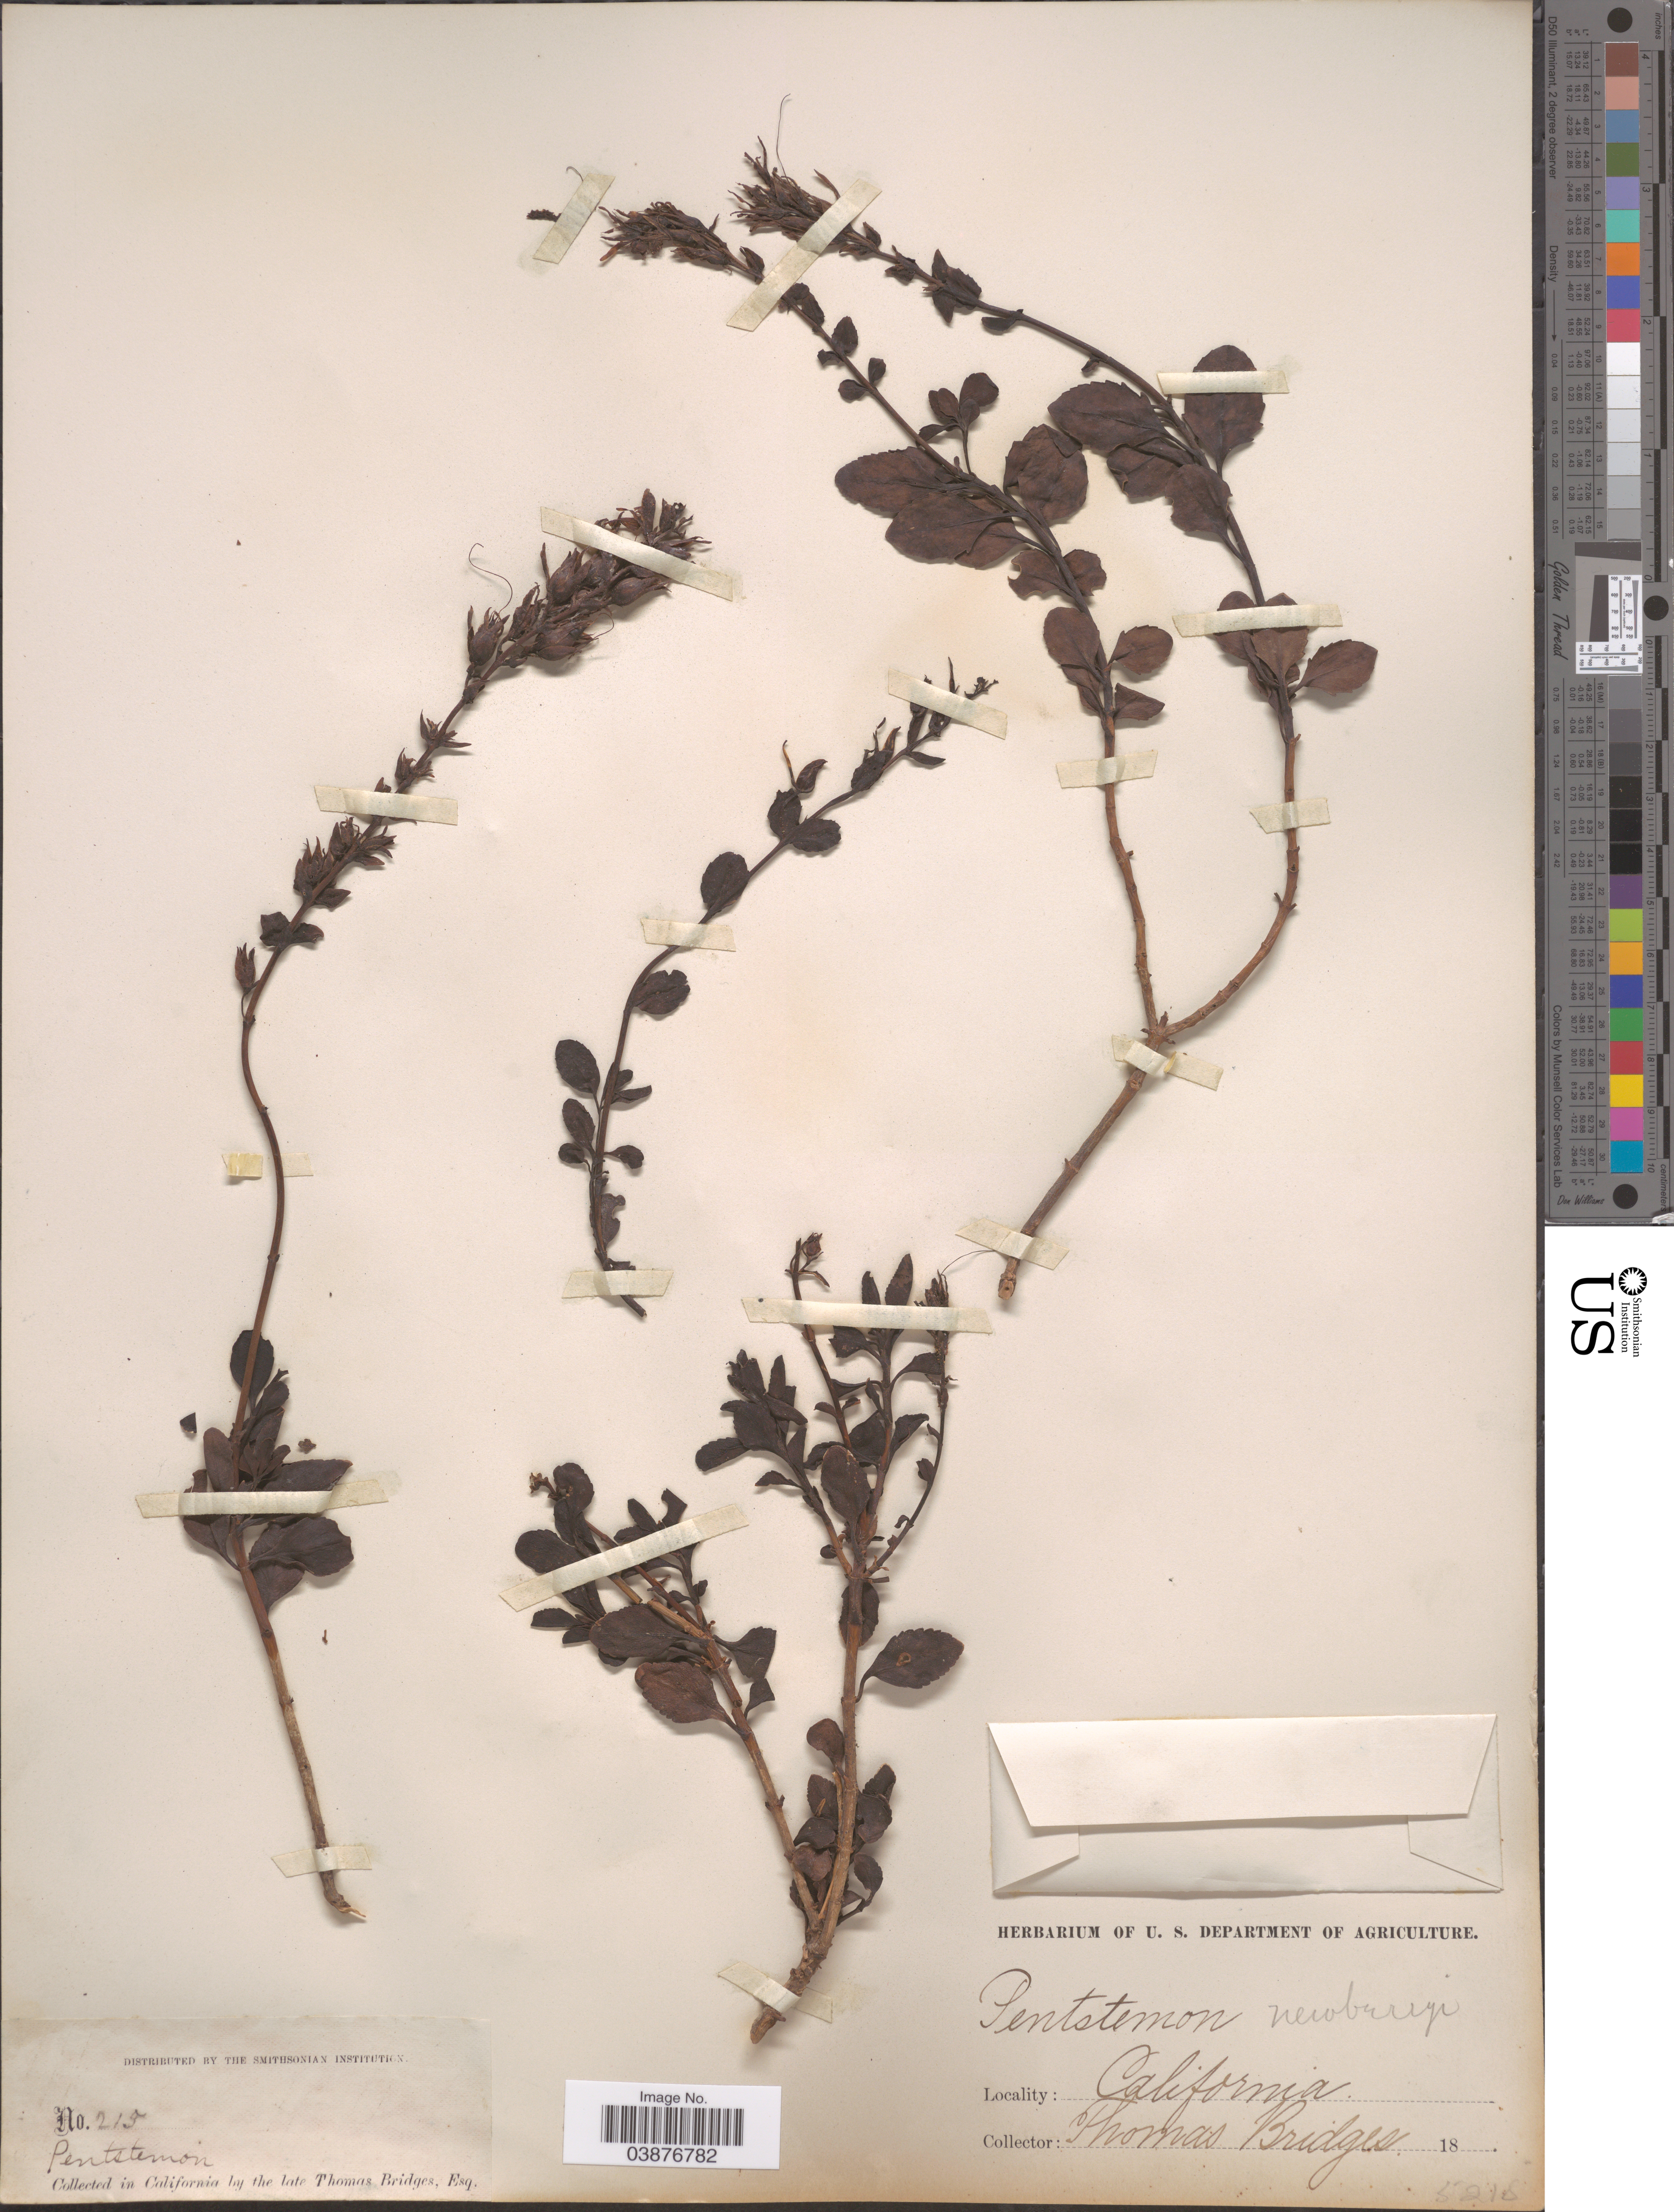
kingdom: Plantae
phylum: Tracheophyta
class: Magnoliopsida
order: Lamiales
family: Plantaginaceae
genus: Penstemon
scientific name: Penstemon newberryi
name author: A. Gray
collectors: T. Bridges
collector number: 215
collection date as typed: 18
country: United States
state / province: California